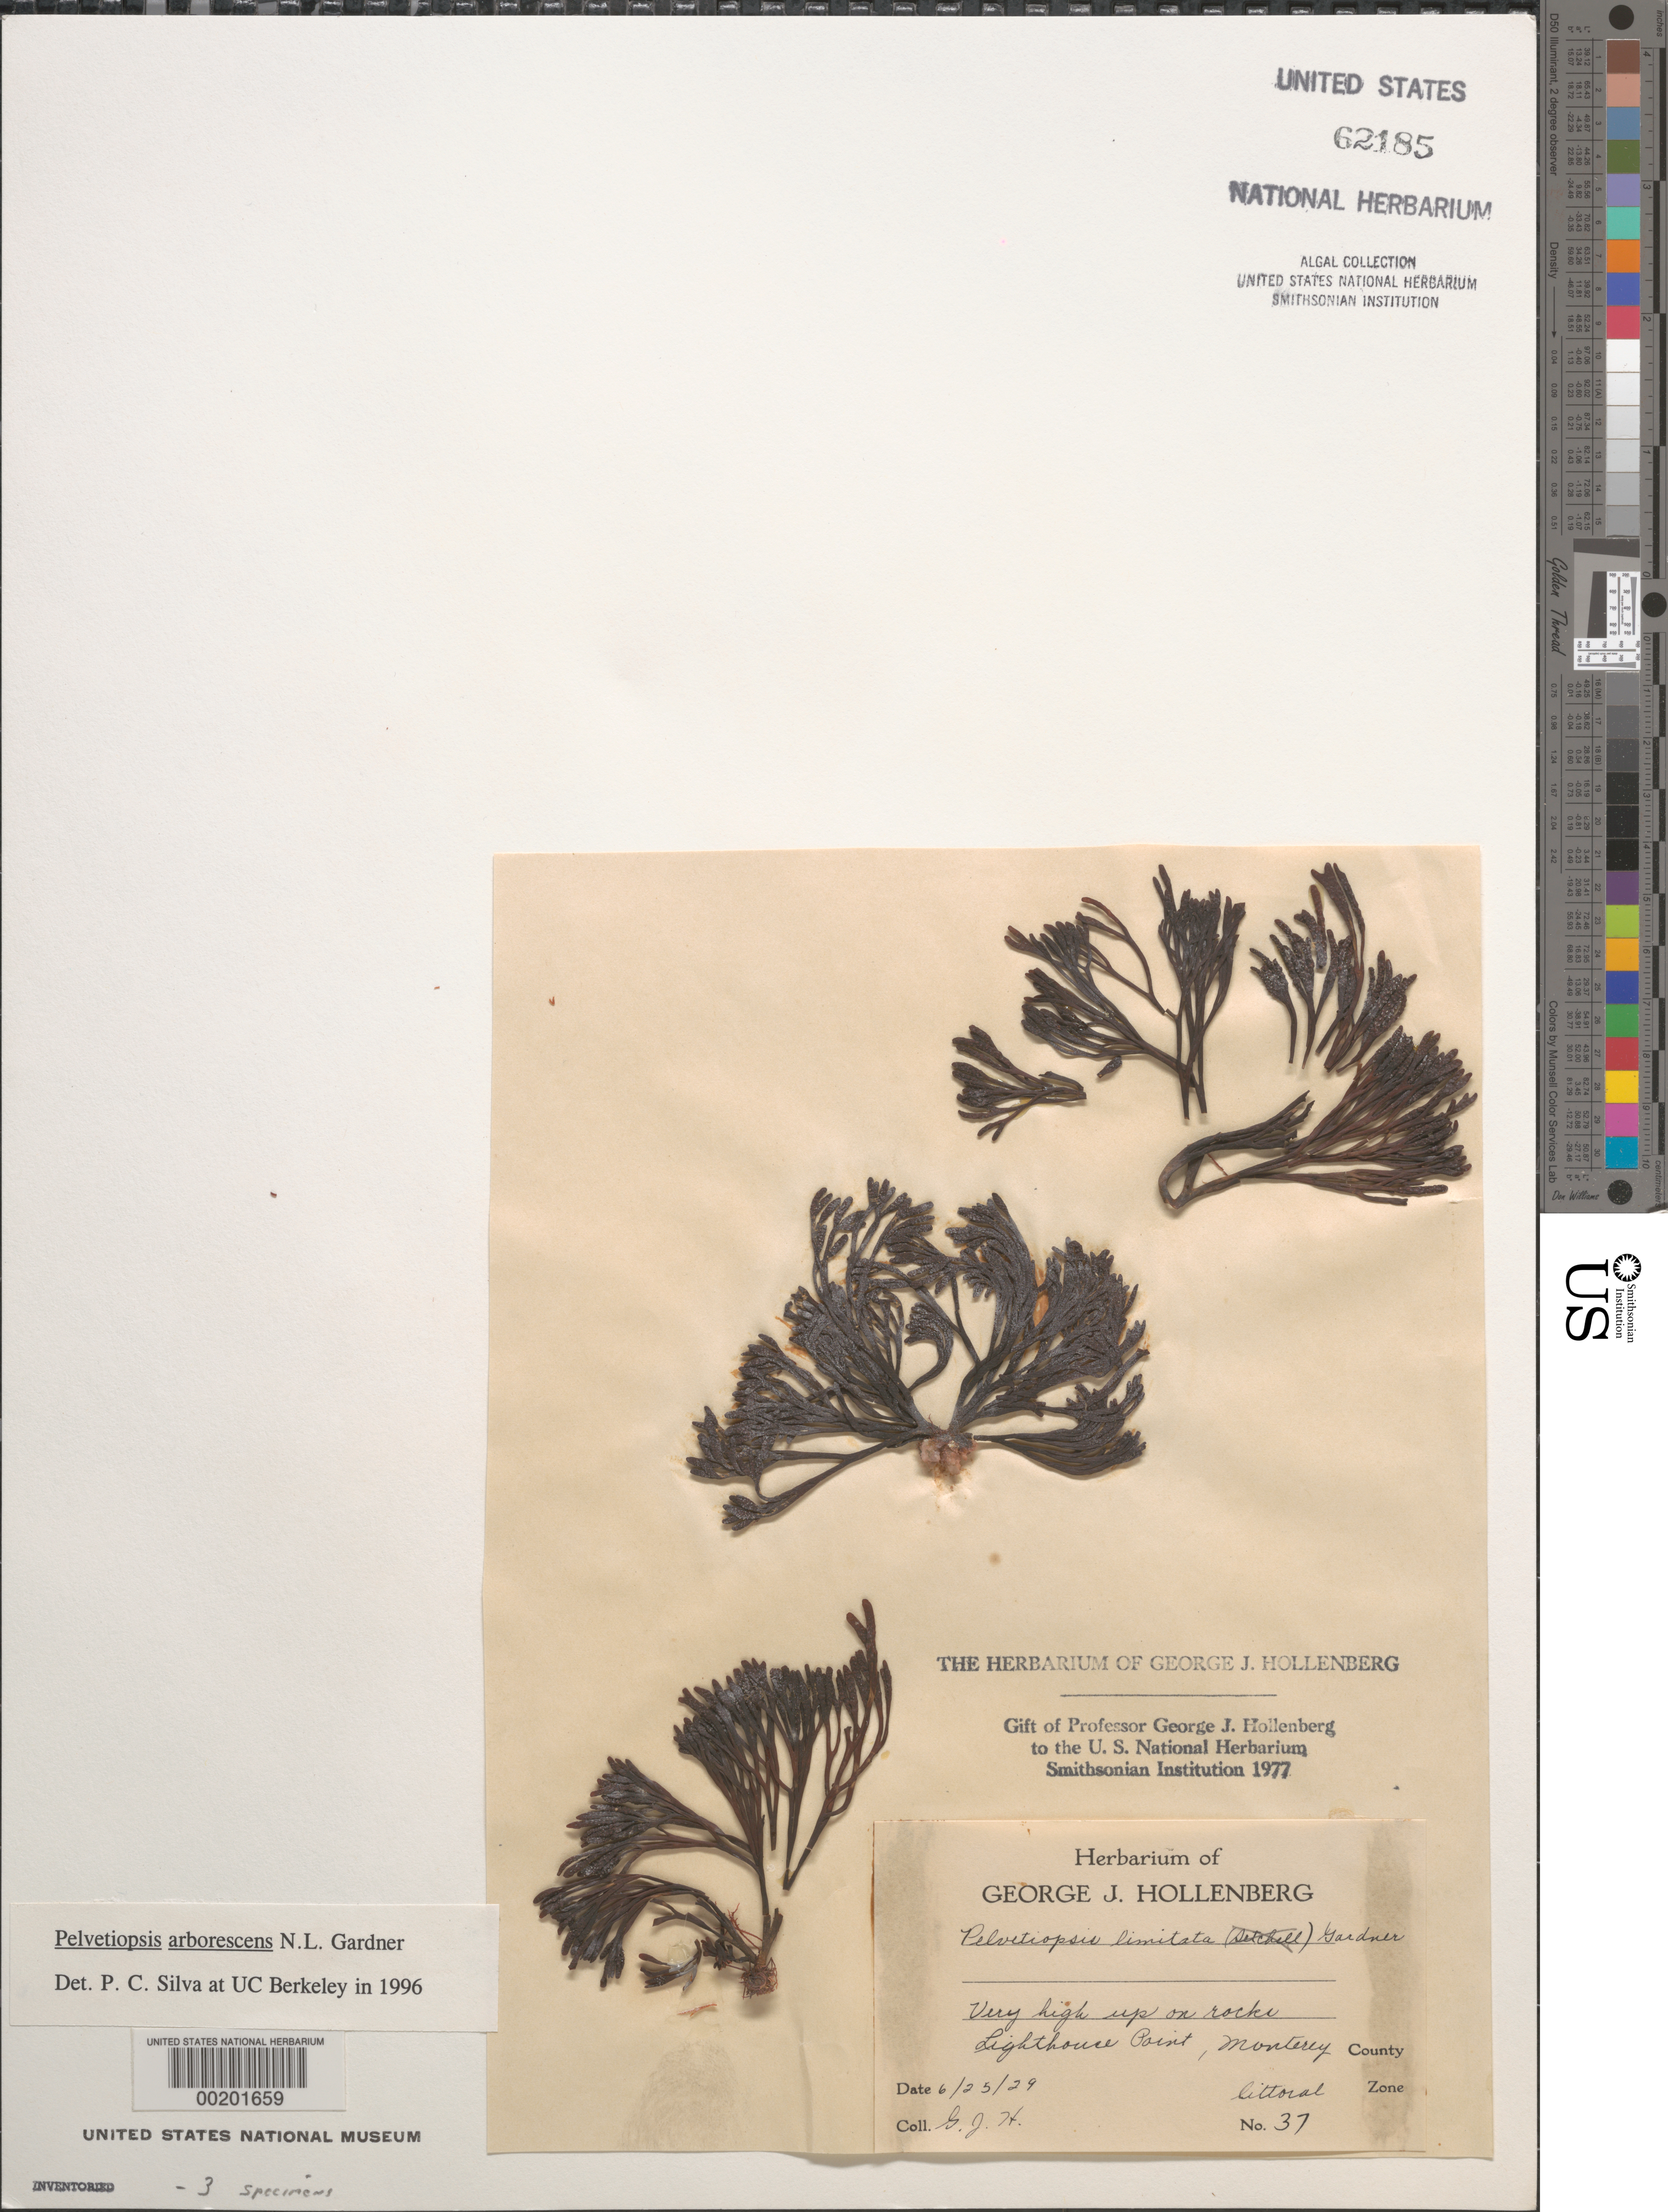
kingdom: Chromista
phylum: Ochrophyta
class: Phaeophyceae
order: Fucales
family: Fucaceae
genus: Pelvetiopsis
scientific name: Pelvetiopsis arborescens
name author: N.L. Gardner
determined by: Silva, P. C.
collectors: G. Hollenberg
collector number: GJH 37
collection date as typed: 25 Jun 1929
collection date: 1929-06-25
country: United States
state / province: California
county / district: Monterey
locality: Lighthouse Point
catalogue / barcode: US 62185